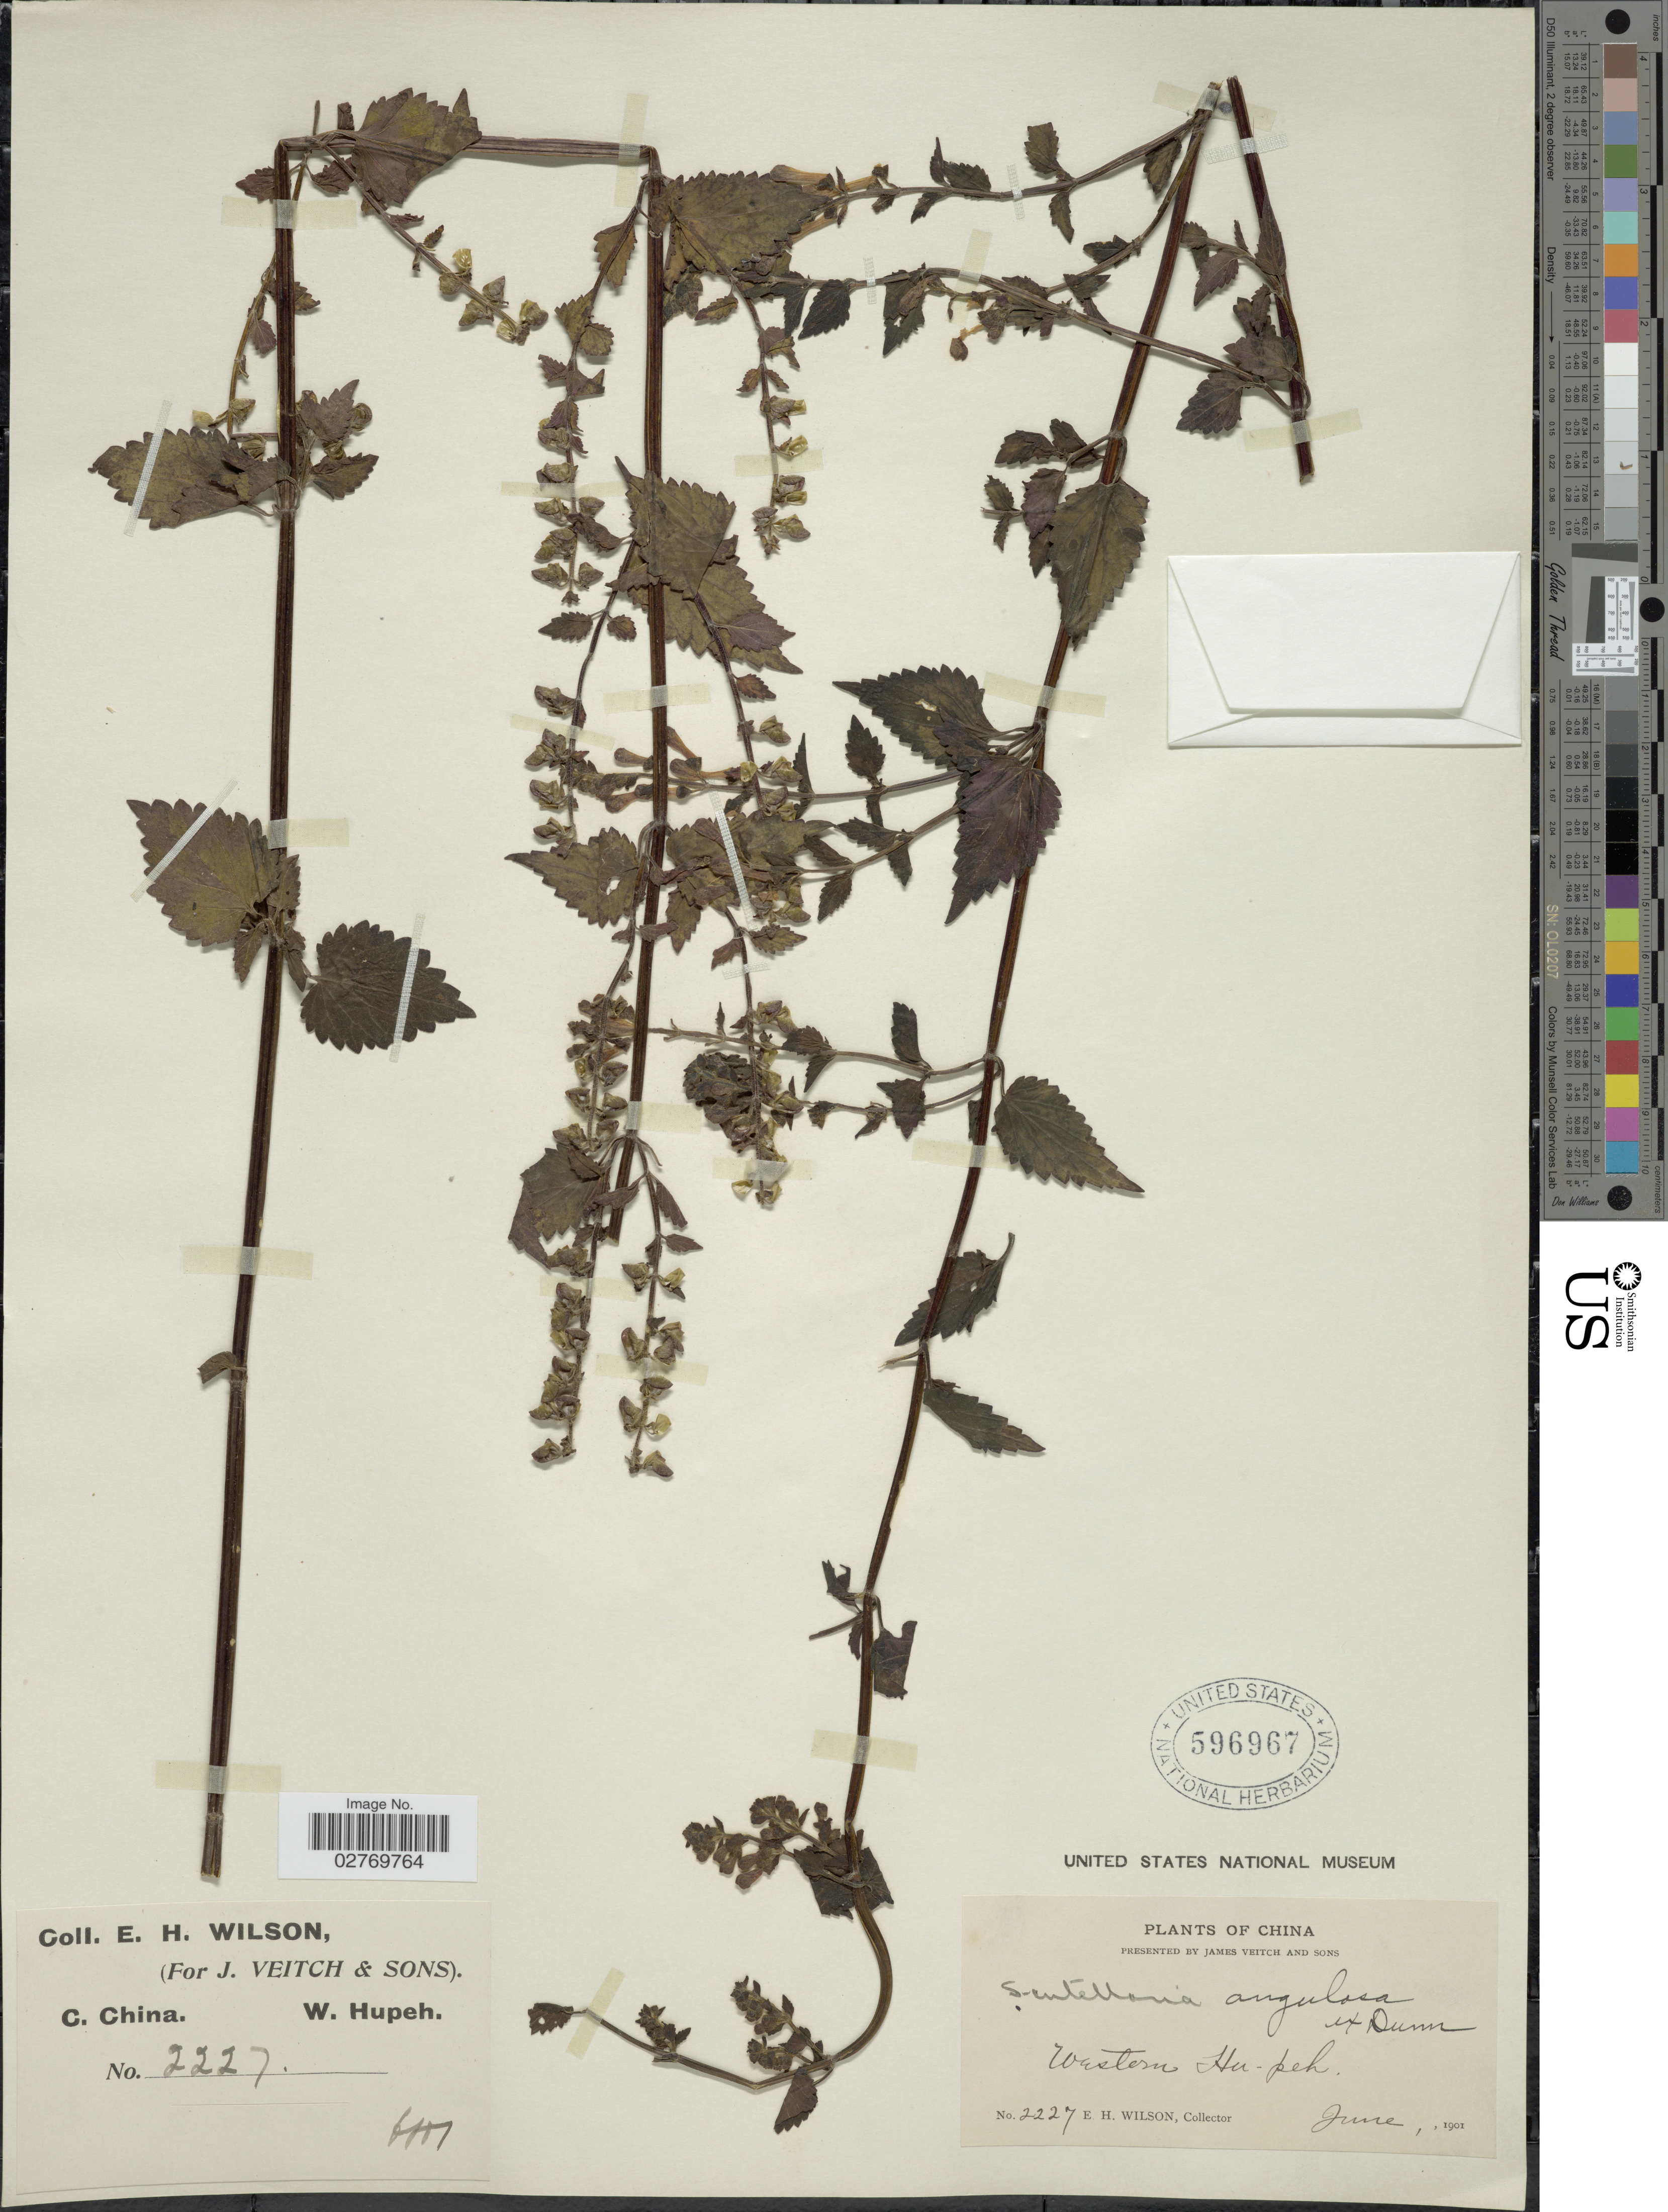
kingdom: Plantae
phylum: Tracheophyta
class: Magnoliopsida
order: Lamiales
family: Lamiaceae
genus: Scutellaria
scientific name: Scutellaria angulosa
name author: Benth.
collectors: E. Wilson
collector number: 2227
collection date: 1901-06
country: China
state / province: Hubei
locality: C. China. W. Hupeh. Western Hu-peh.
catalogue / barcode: US 596967